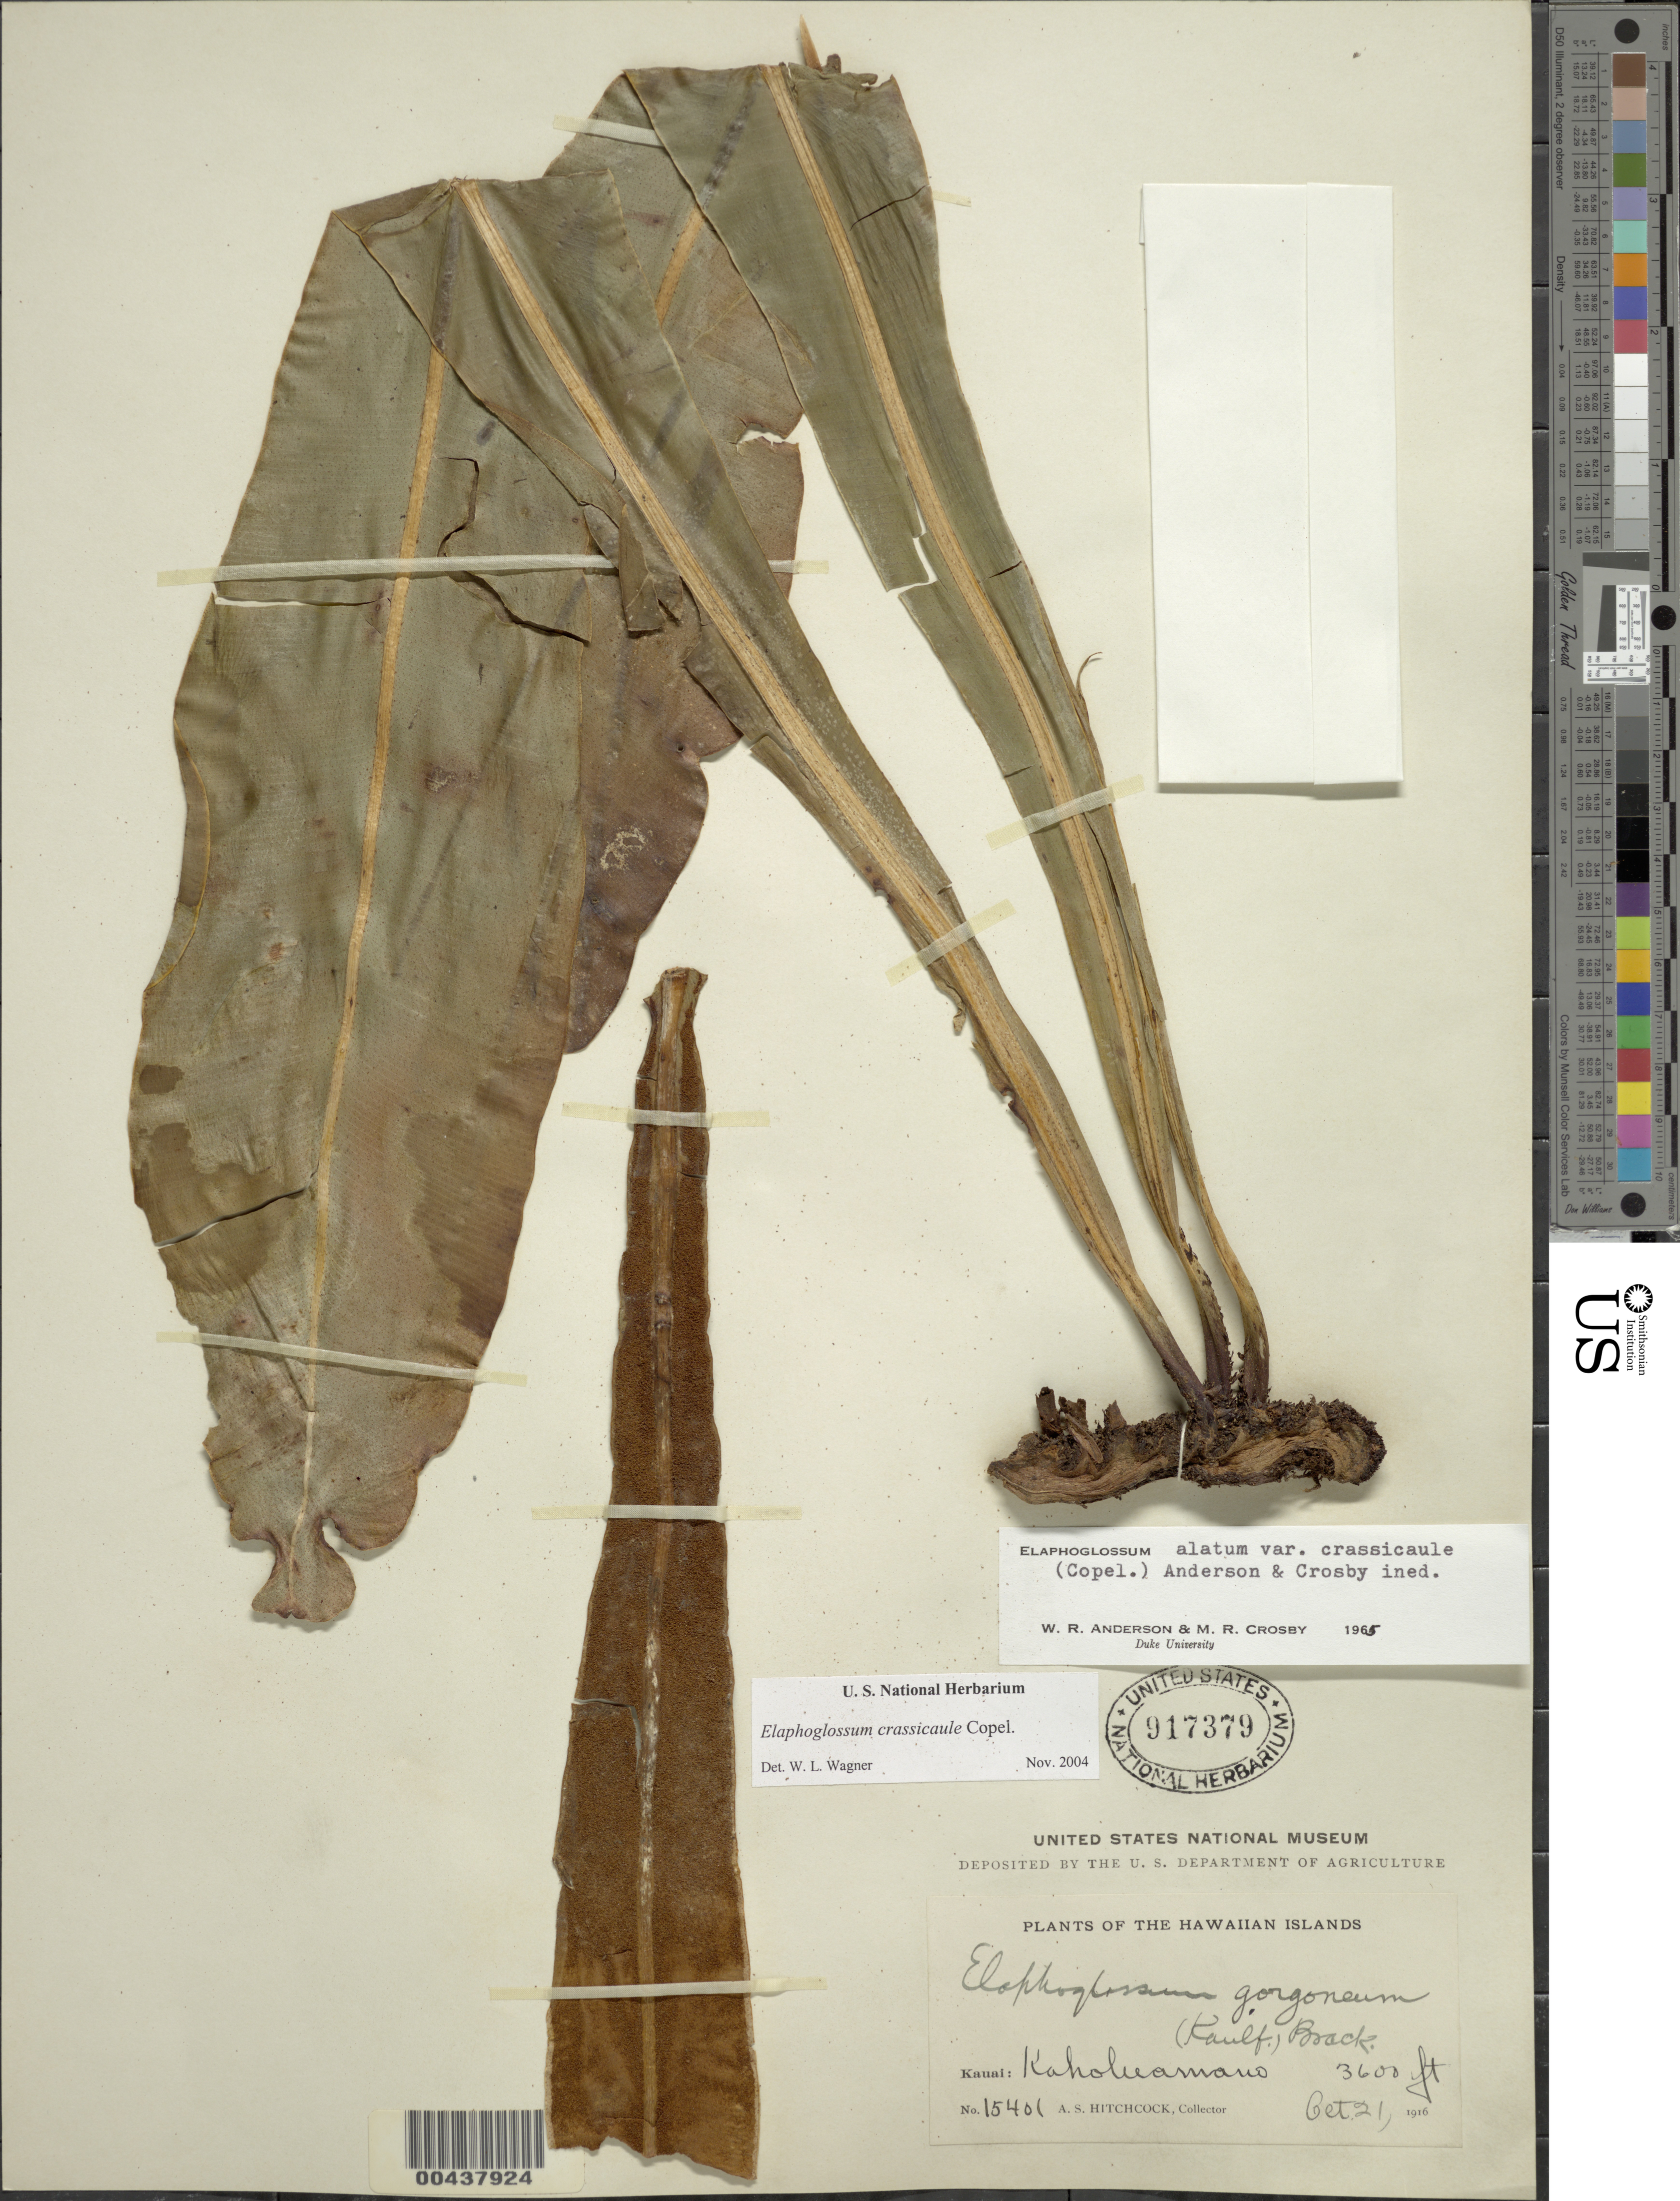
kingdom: Plantae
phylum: Tracheophyta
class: Polypodiopsida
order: Polypodiales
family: Dryopteridaceae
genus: Elaphoglossum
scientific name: Elaphoglossum crassicaule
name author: Copel.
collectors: A. S. Hitchcock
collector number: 15401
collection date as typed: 21 Oct 1916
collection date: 1916-10-21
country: United States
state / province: Hawaii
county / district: Kauai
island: Kaua'i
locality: Kaholuamano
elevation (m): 1097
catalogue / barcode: US 917379